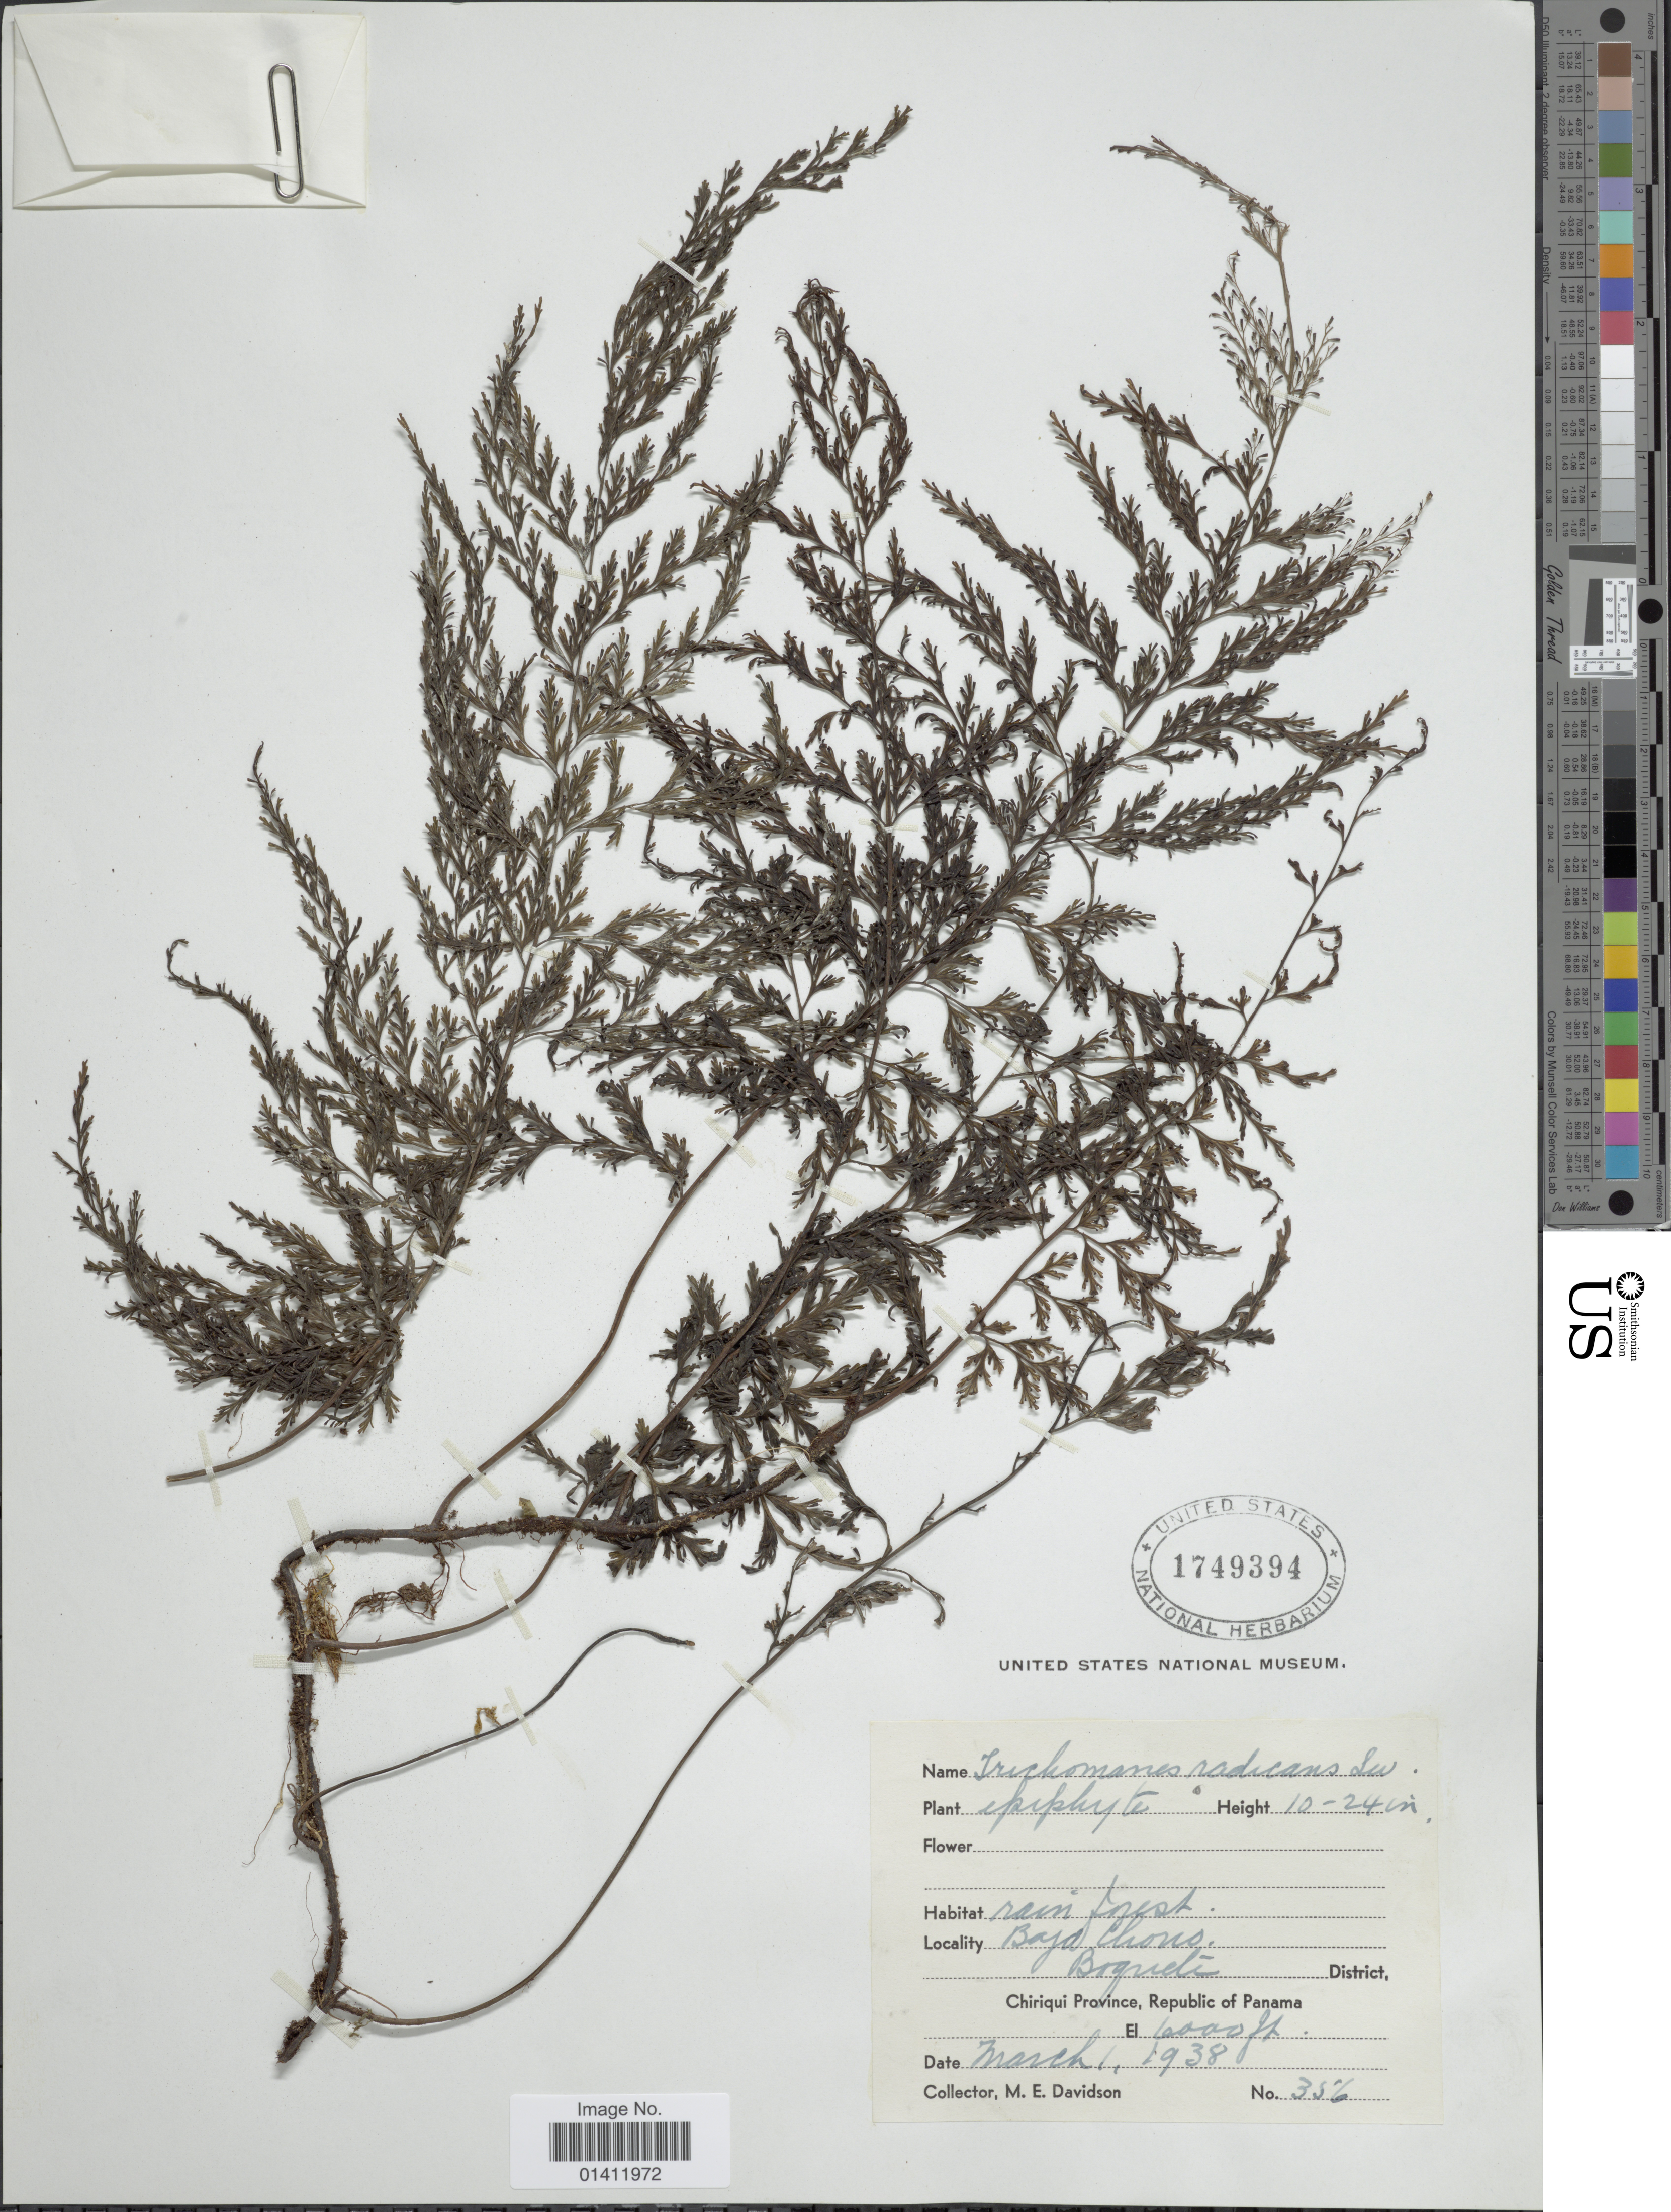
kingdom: Plantae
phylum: Tracheophyta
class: Polypodiopsida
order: Hymenophyllales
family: Hymenophyllaceae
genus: Vandenboschia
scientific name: Vandenboschia radicans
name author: (Sw.) Copel.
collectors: M. E. Davidson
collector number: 356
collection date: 1938-03-01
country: Panama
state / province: Chiriqui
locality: Chiriqui Province, Republic of Panama. Baja Chorro. Boquete District.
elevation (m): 1829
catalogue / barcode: US 1749394